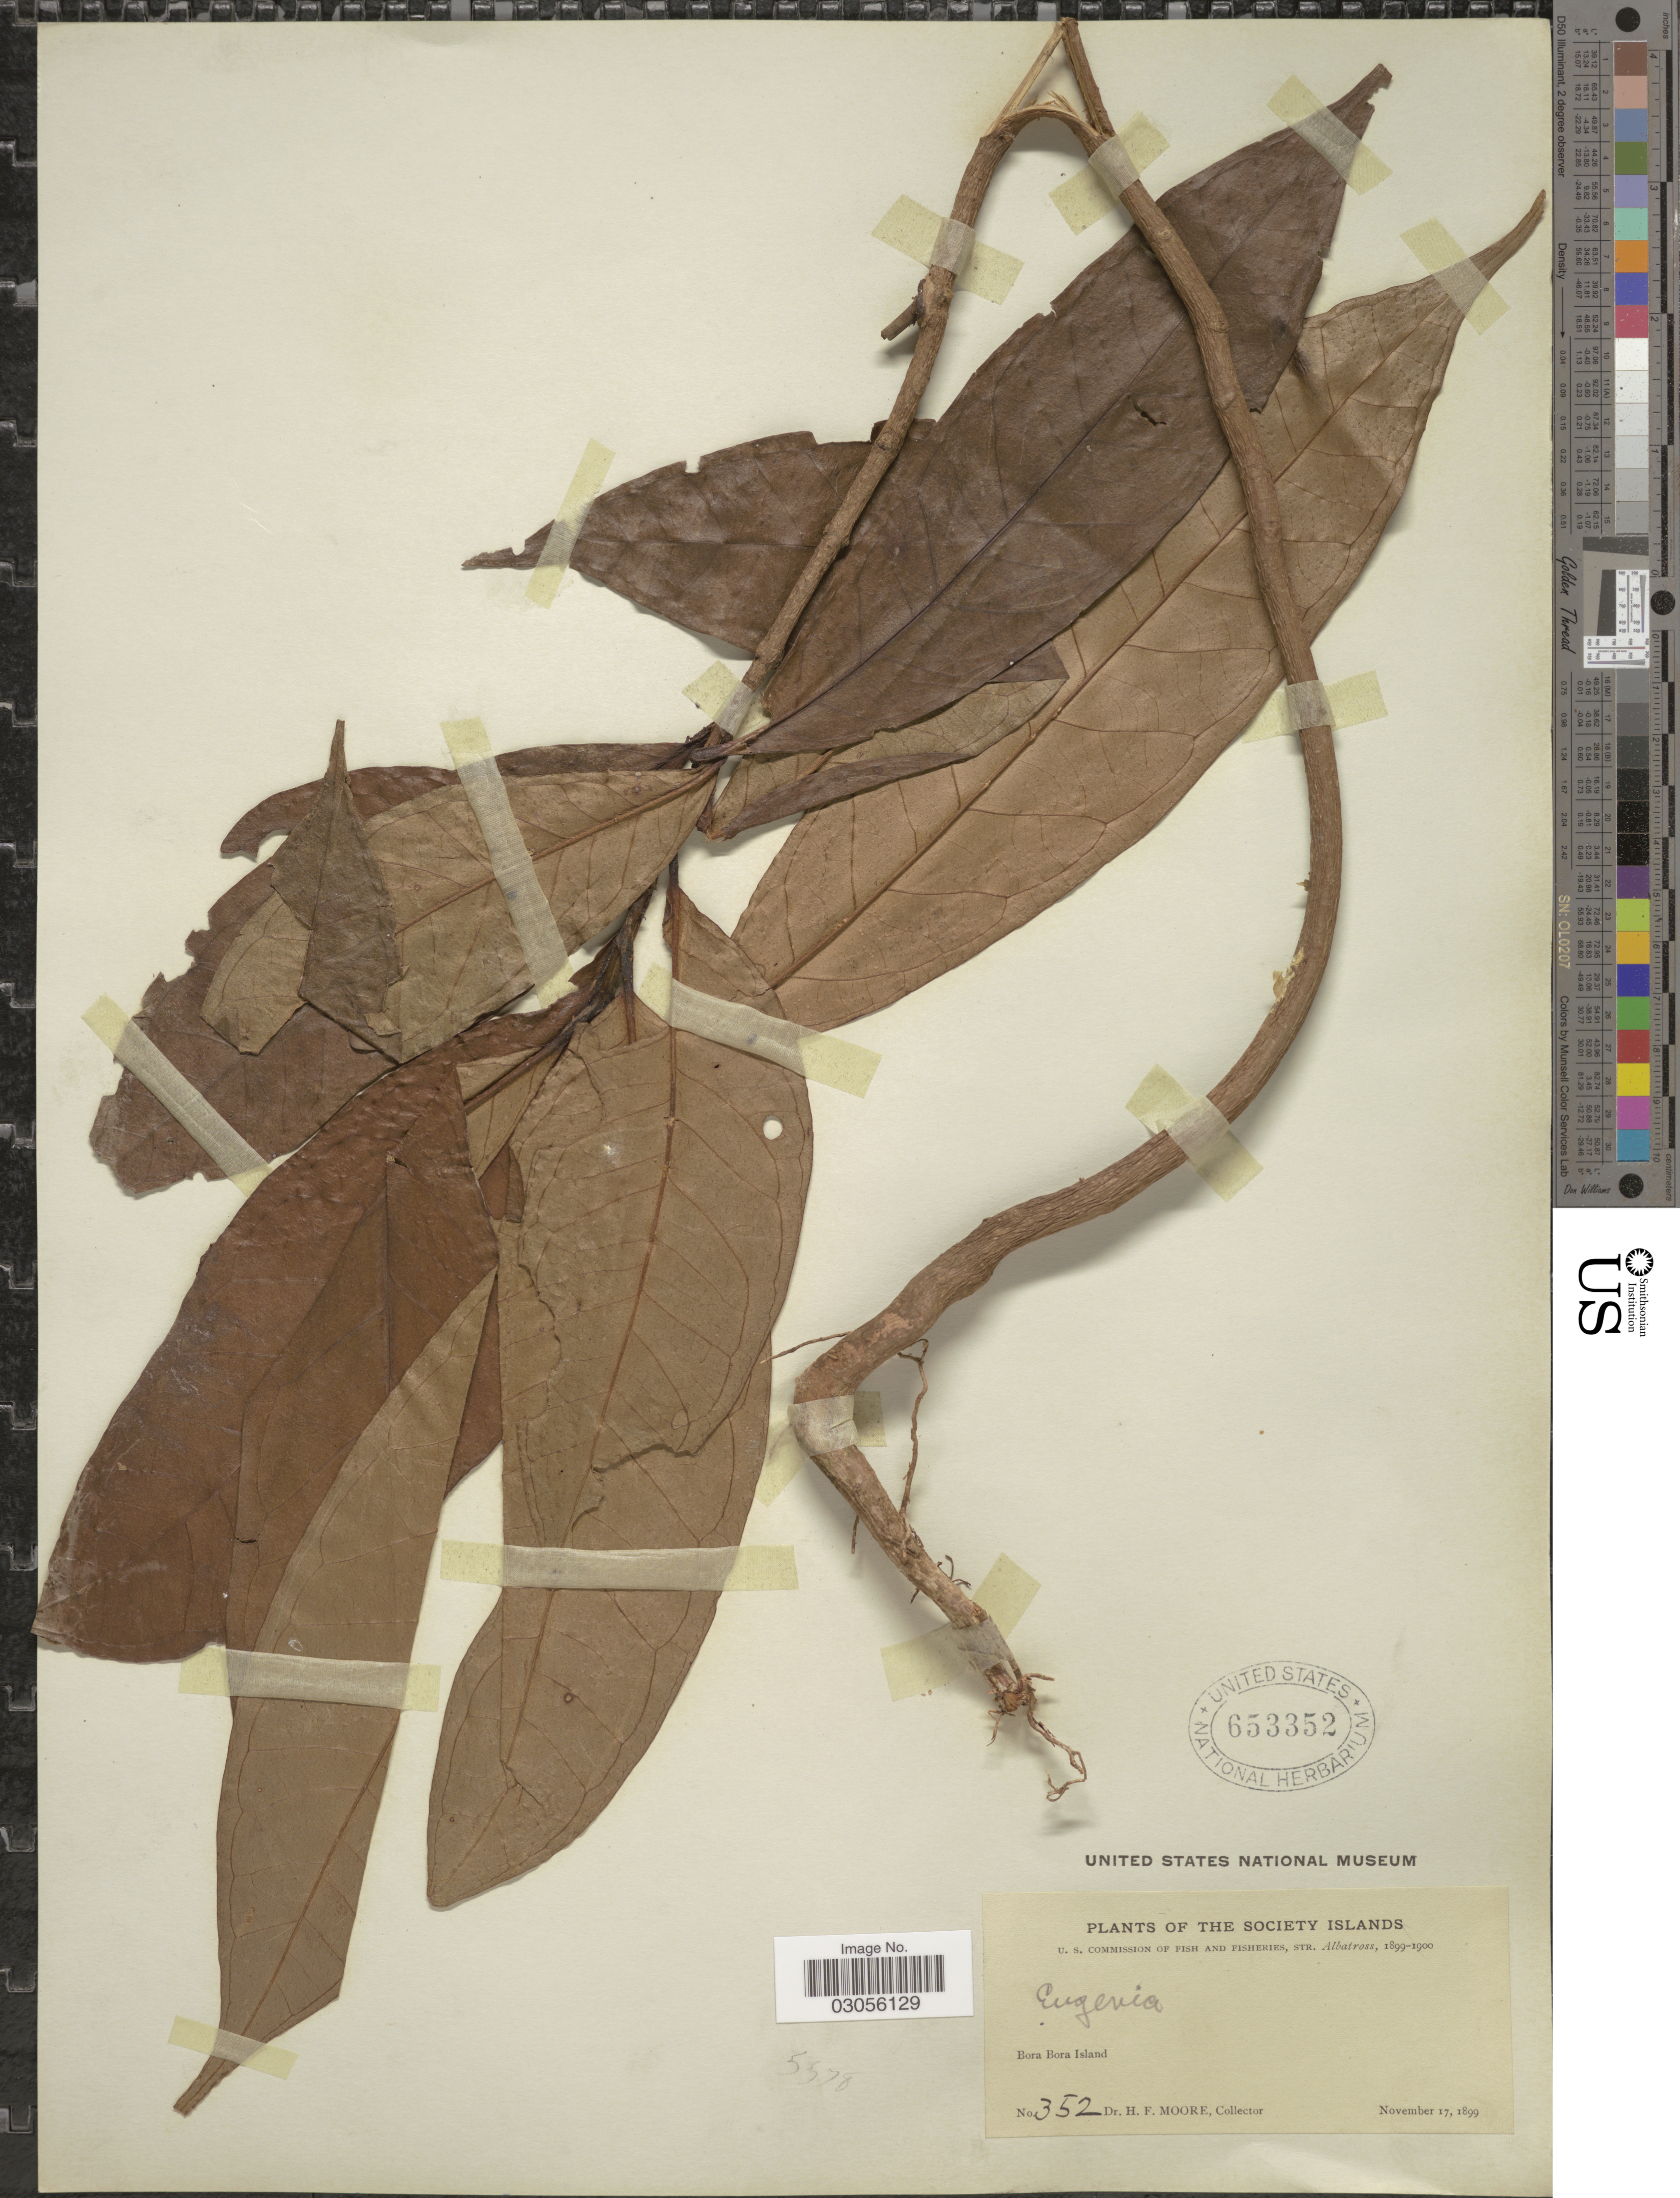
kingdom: Plantae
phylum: Tracheophyta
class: Magnoliopsida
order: Myrtales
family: Myrtaceae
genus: Eugenia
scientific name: Eugenia sp.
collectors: H. F. Moore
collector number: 352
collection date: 1899-11-17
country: French Polynesia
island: Bora Bora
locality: The Society Islands. Bora Bora Island.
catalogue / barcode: US 653352